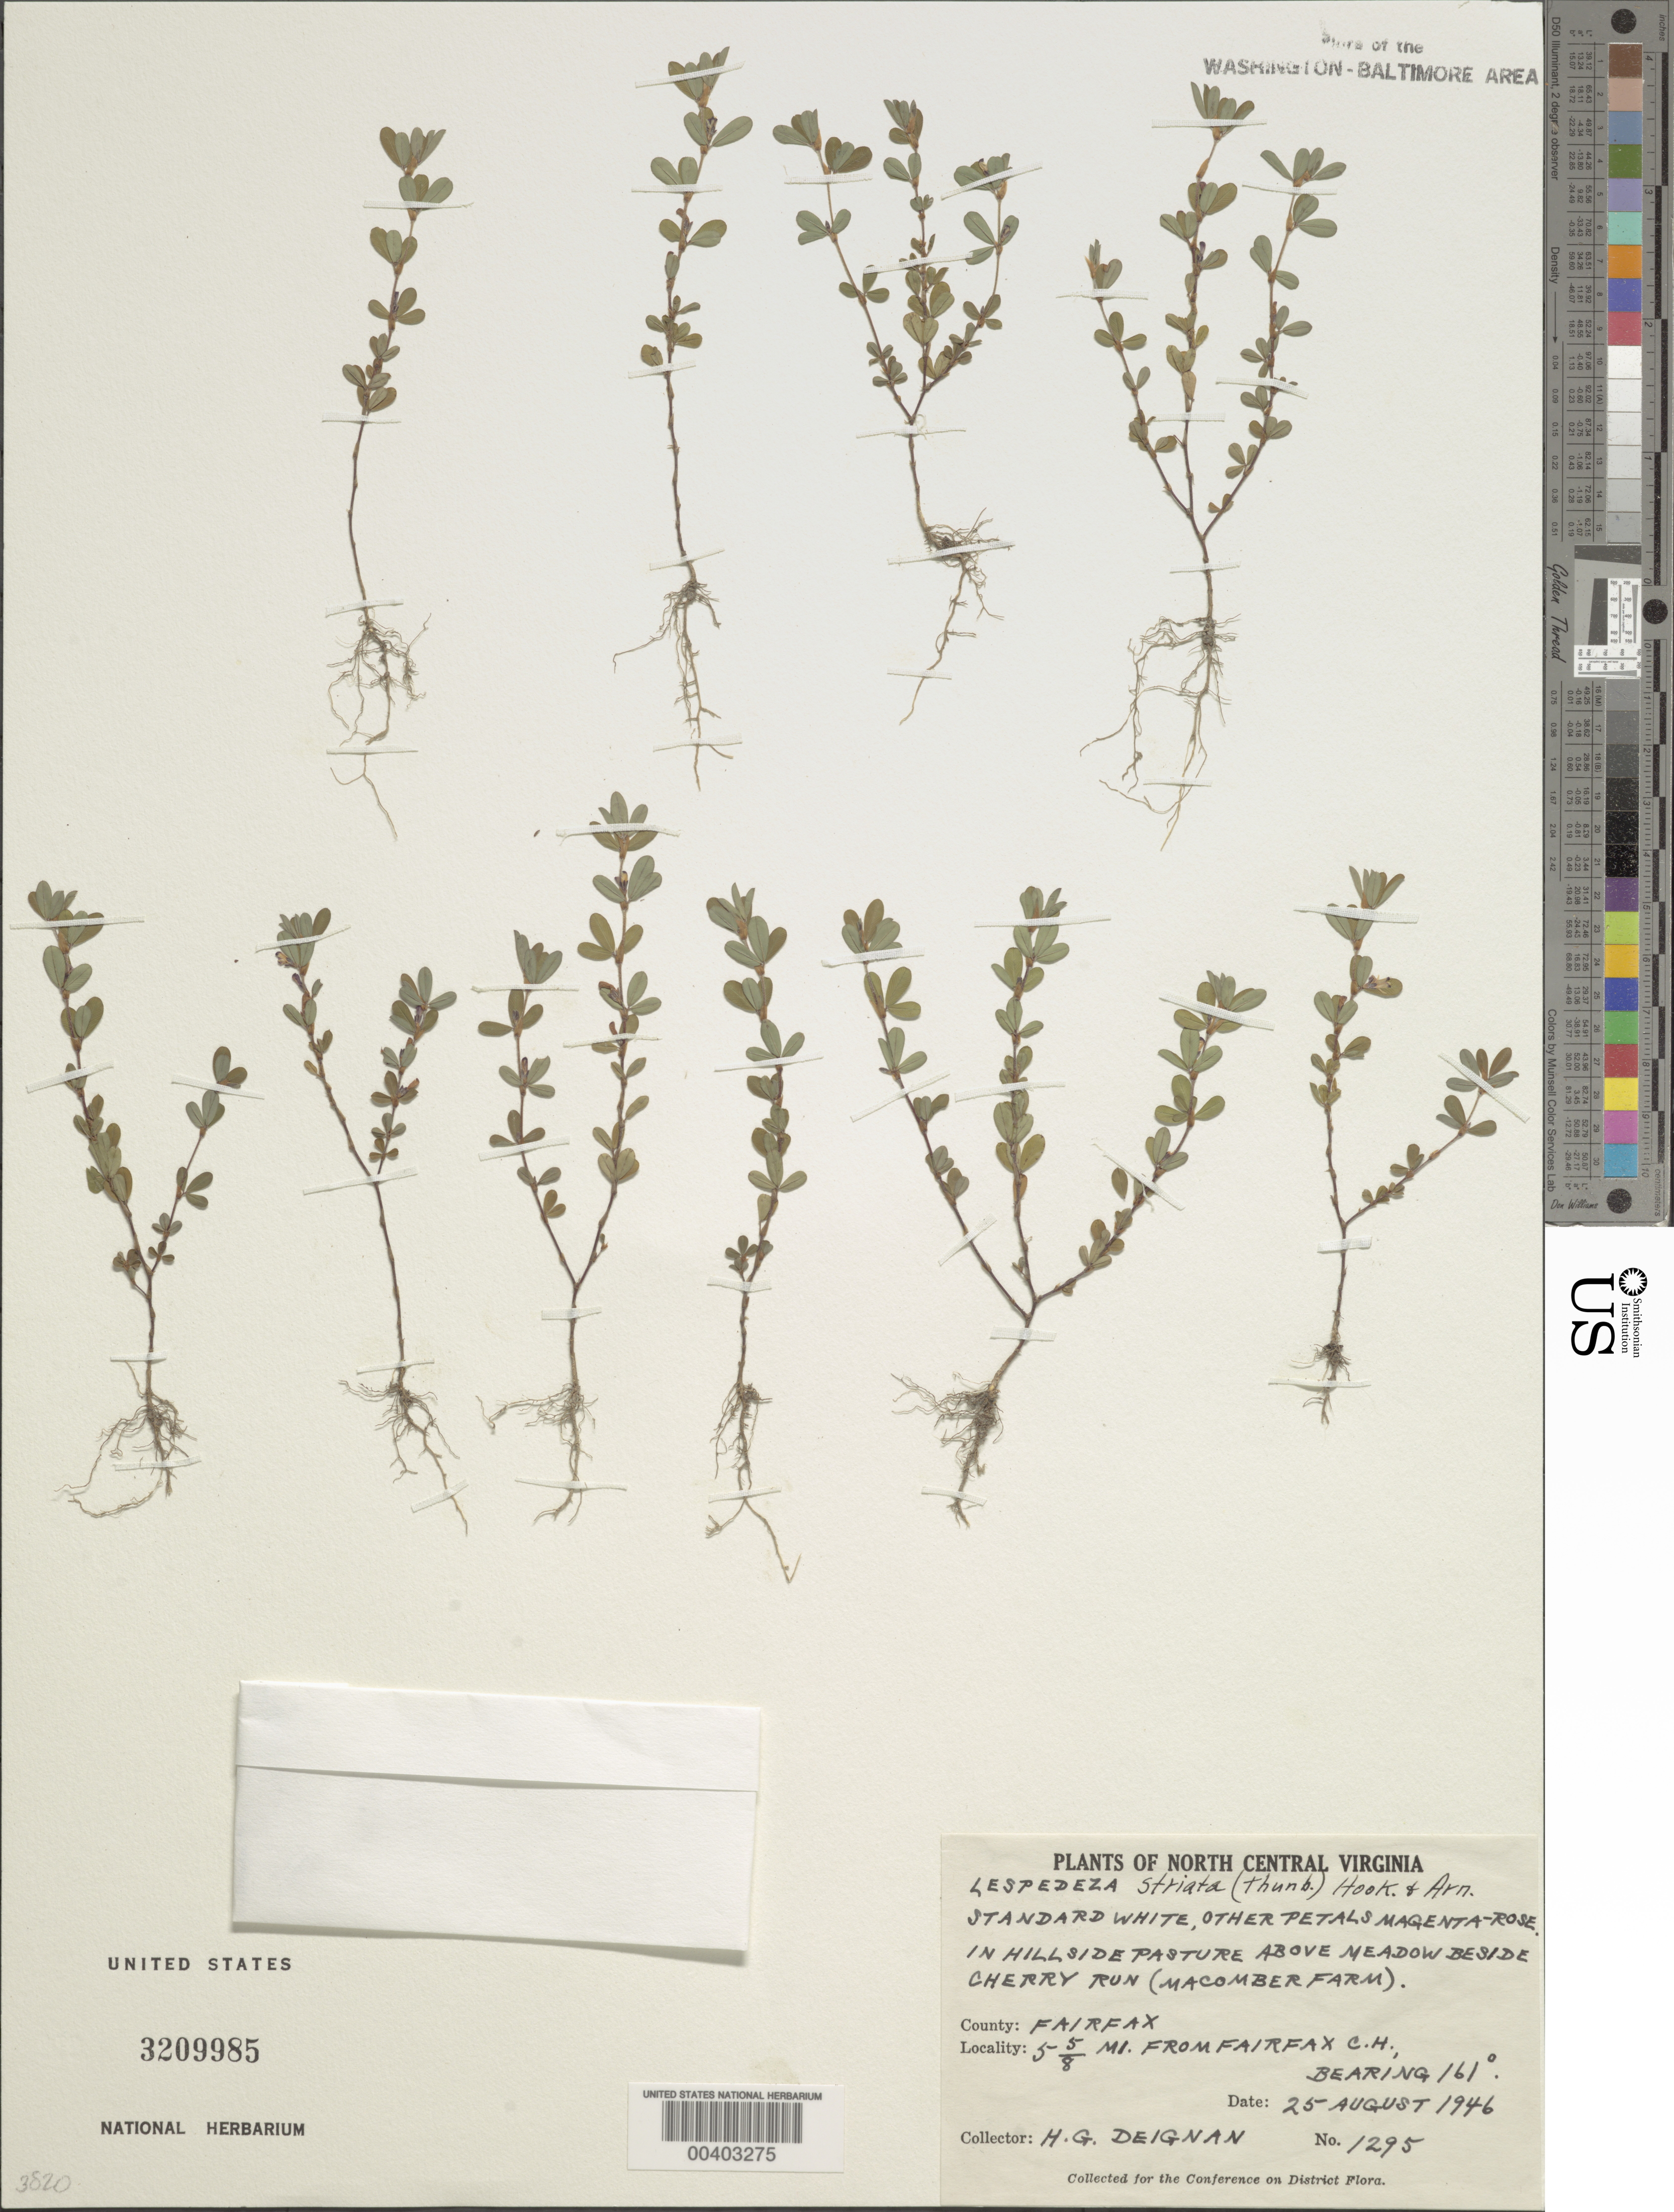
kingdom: Plantae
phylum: Tracheophyta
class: Magnoliopsida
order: Fabales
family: Fabaceae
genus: Kummerowia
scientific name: Kummerowia striata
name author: (Thunb.) Schindl.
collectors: H. Deignan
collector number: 1295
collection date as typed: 25 Aug 1946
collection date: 1946-08-25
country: United States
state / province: Virginia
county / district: Fairfax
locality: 5 5/8 mi. from Fairfax County Courthouse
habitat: In hillside pasture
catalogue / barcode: US 3209985